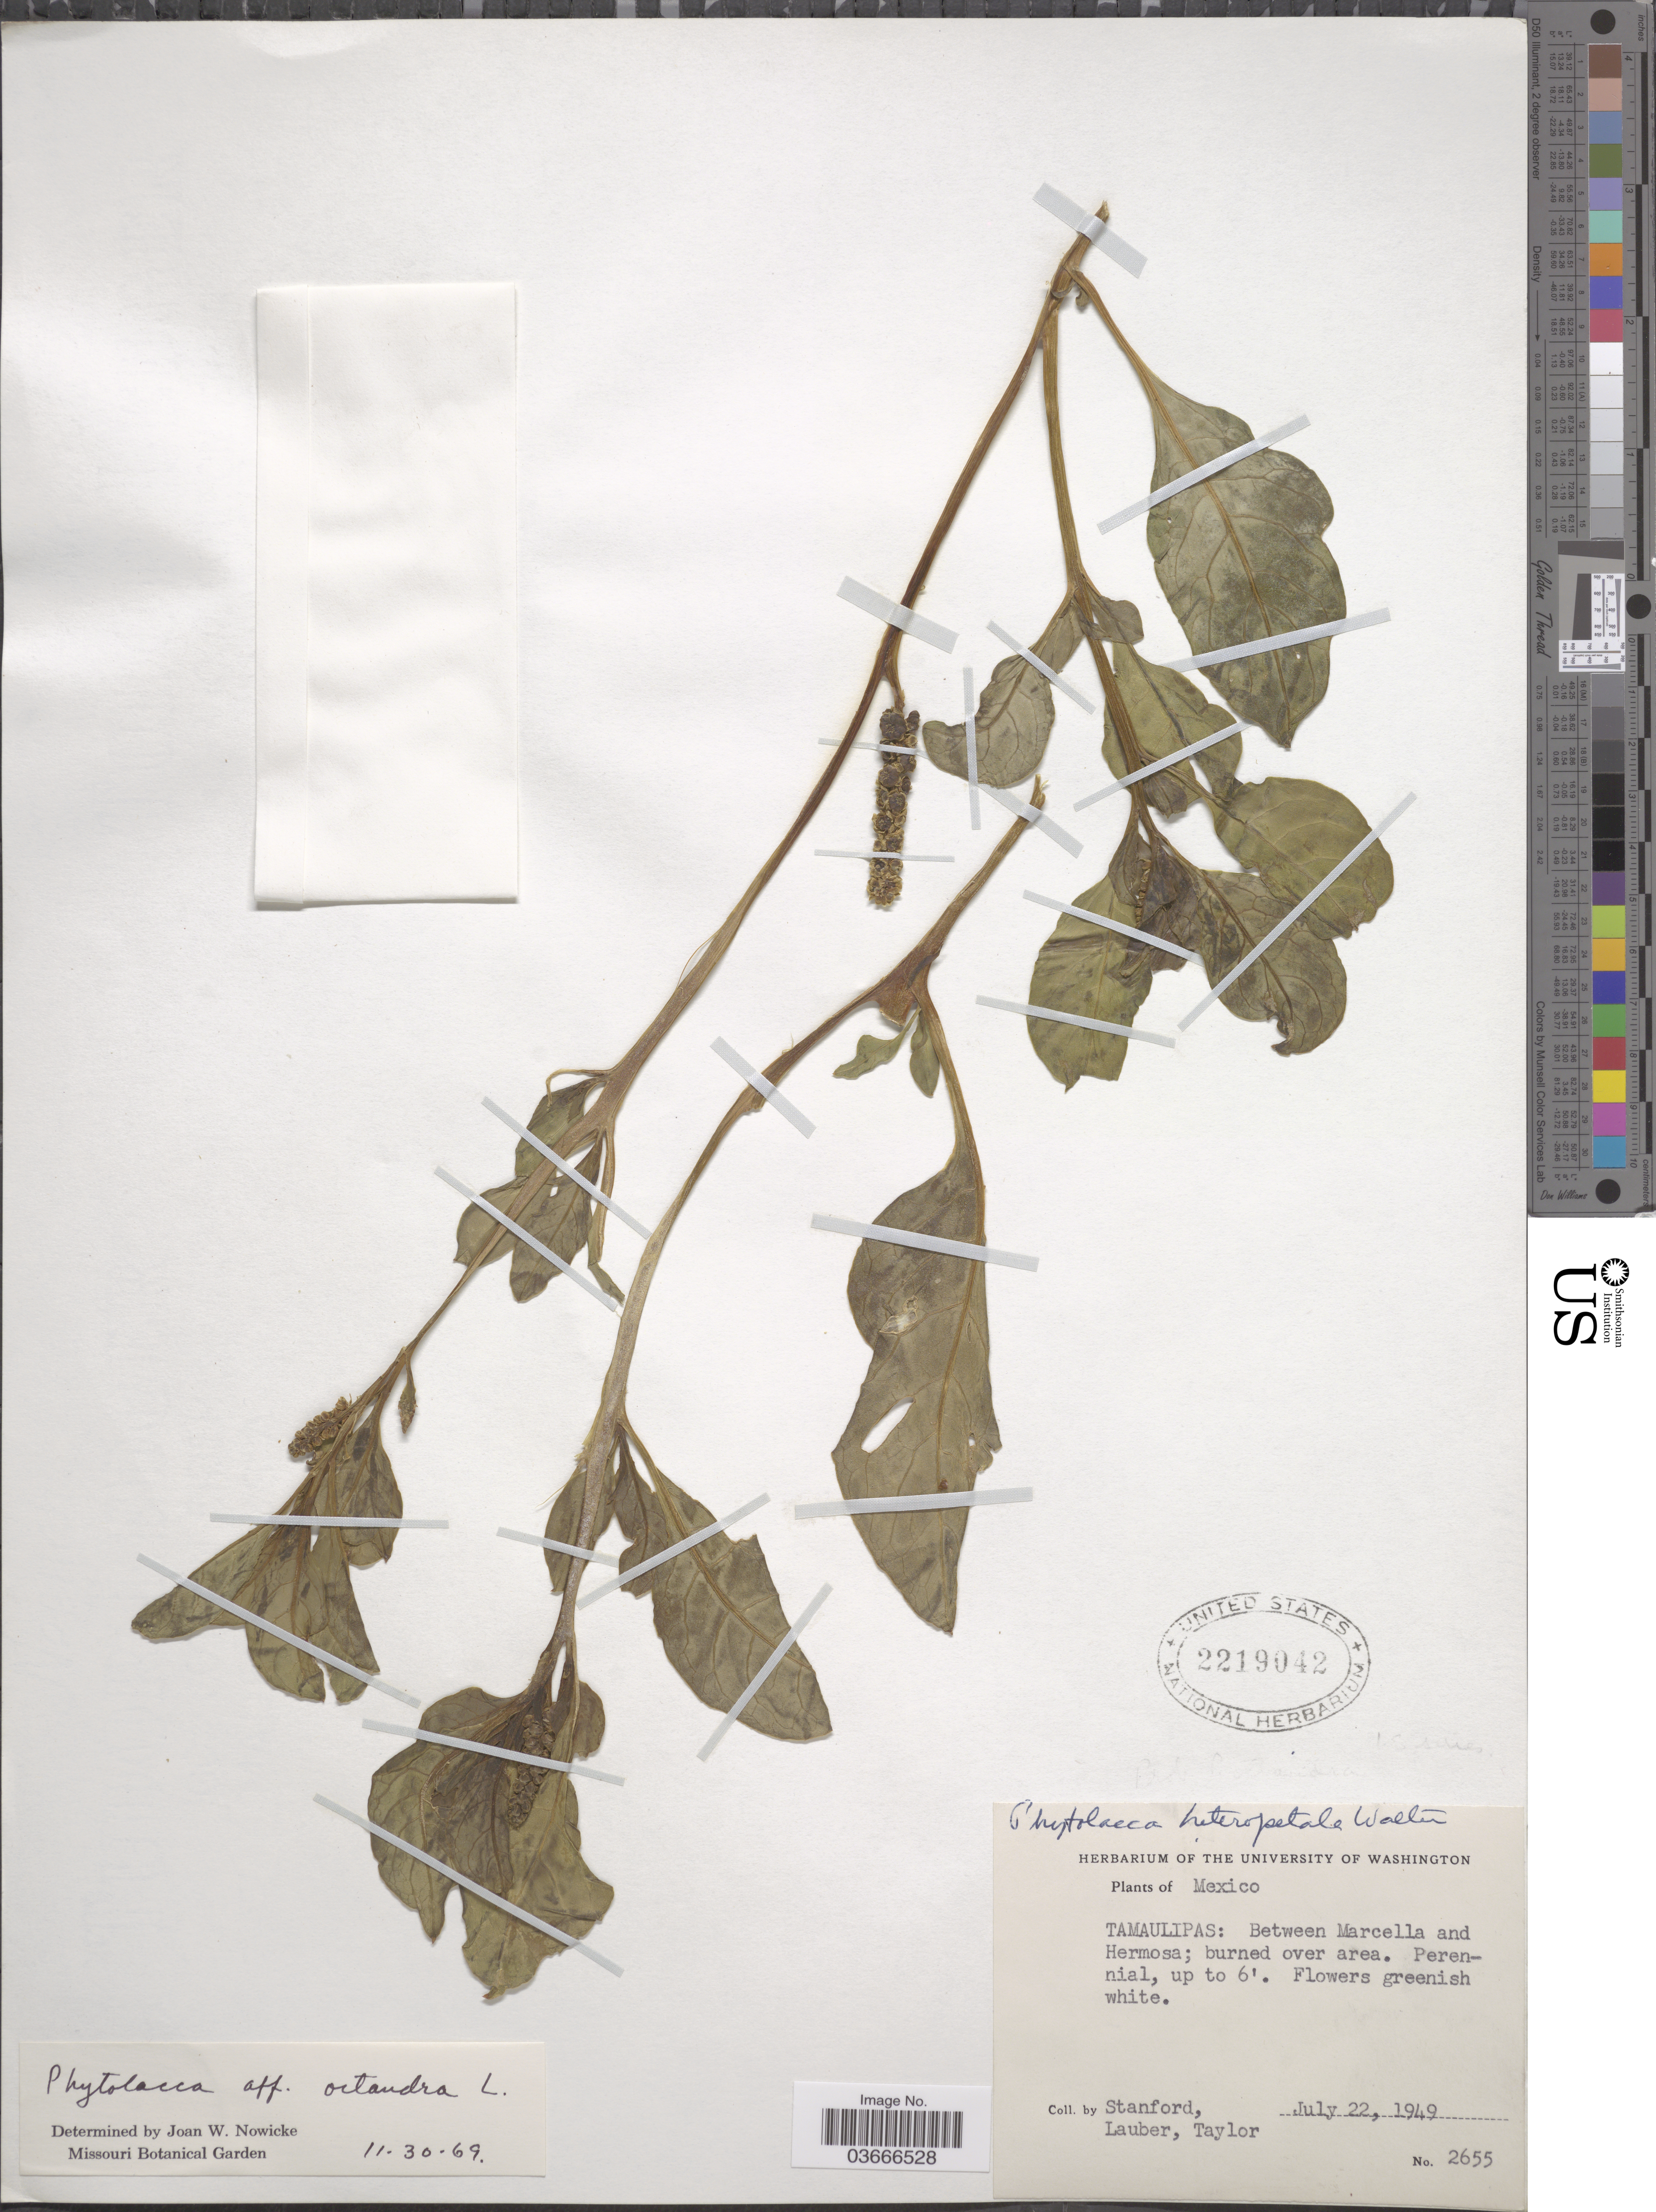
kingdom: Plantae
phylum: Tracheophyta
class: Magnoliopsida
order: Caryophyllales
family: Phytolaccaceae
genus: Phytolacca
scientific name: Phytolacca octandra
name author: L.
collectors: -. Stanford, -. Lauber & -. Taylor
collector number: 2655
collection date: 1949-07-22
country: Mexico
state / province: Tamaulipas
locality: Between Marcella and Hermosa.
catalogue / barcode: US 2219042